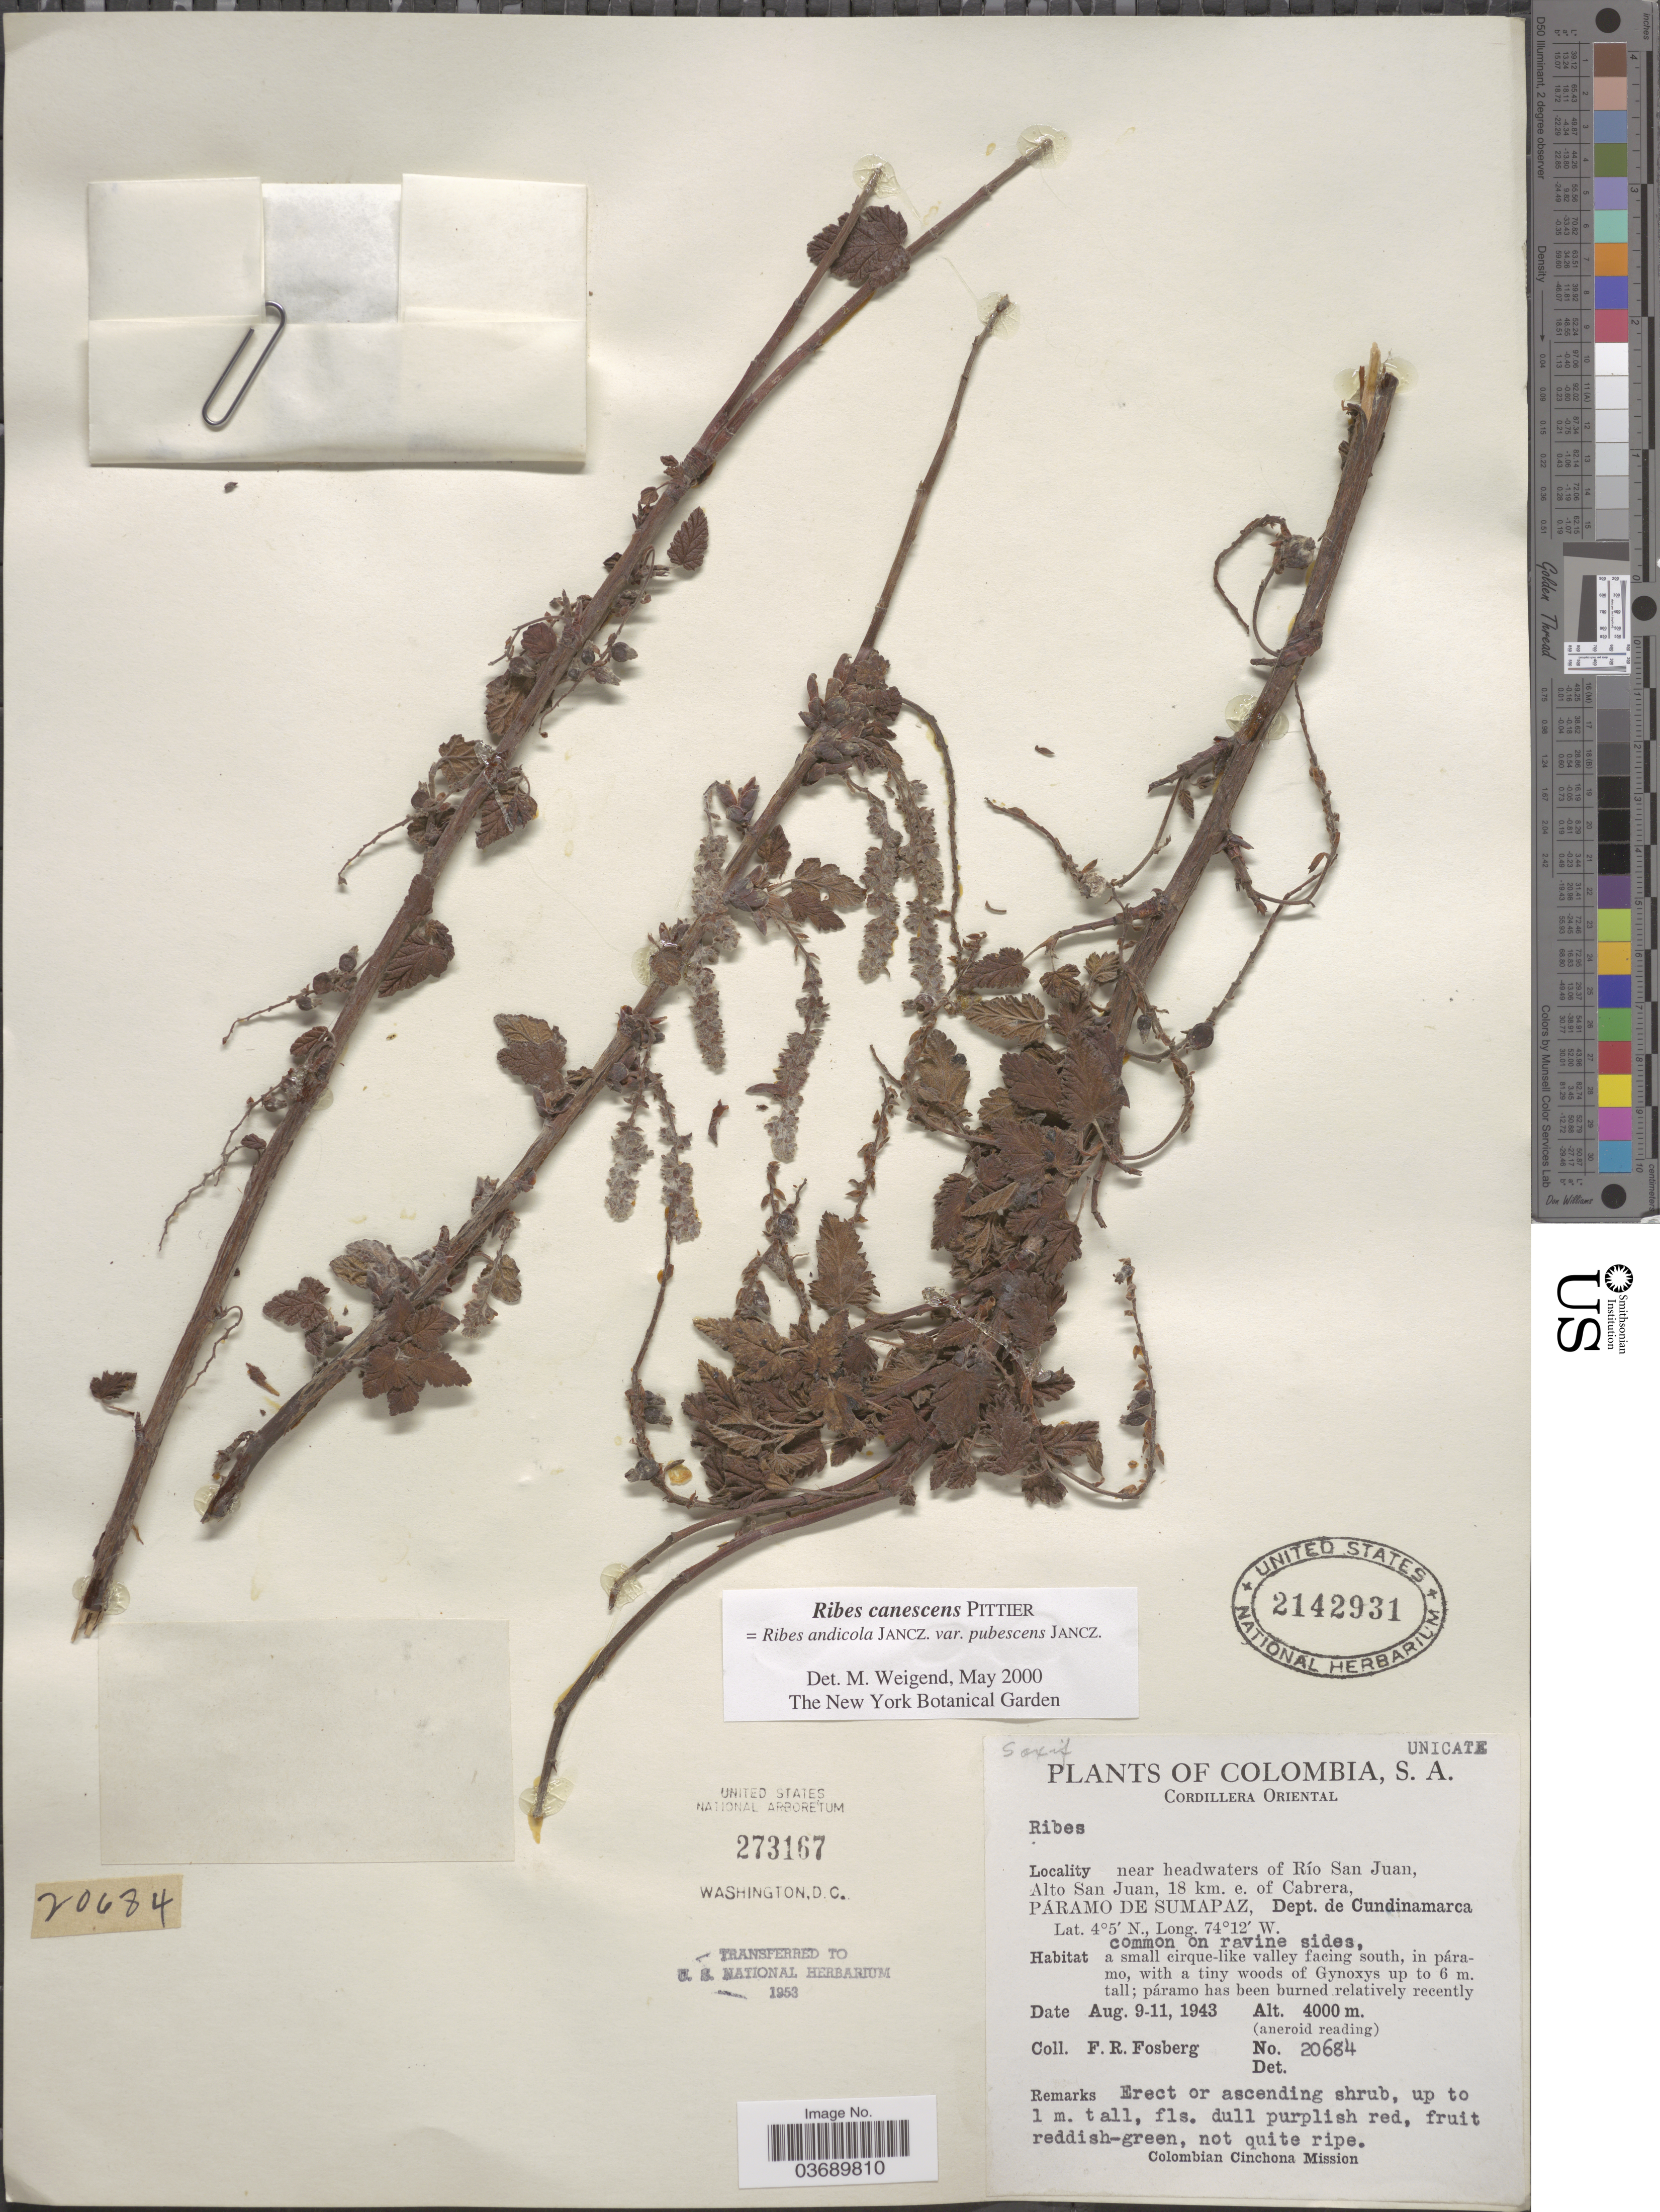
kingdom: Plantae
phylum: Tracheophyta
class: Magnoliopsida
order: Saxifragales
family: Grossulariaceae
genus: Ribes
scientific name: Ribes canescens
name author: Pittier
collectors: F. R. Fosberg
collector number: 20684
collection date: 1943-08-09/1943-08-13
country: Colombia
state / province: Cundinamarca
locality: Cordillera Oriental. Near headwaters of Río San Juan, Alto San Juan, 18 km. e. of Cabrera, Páramo de Sumapaz, Dept. de Cundinamarca.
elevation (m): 4000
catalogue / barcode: US 2142931